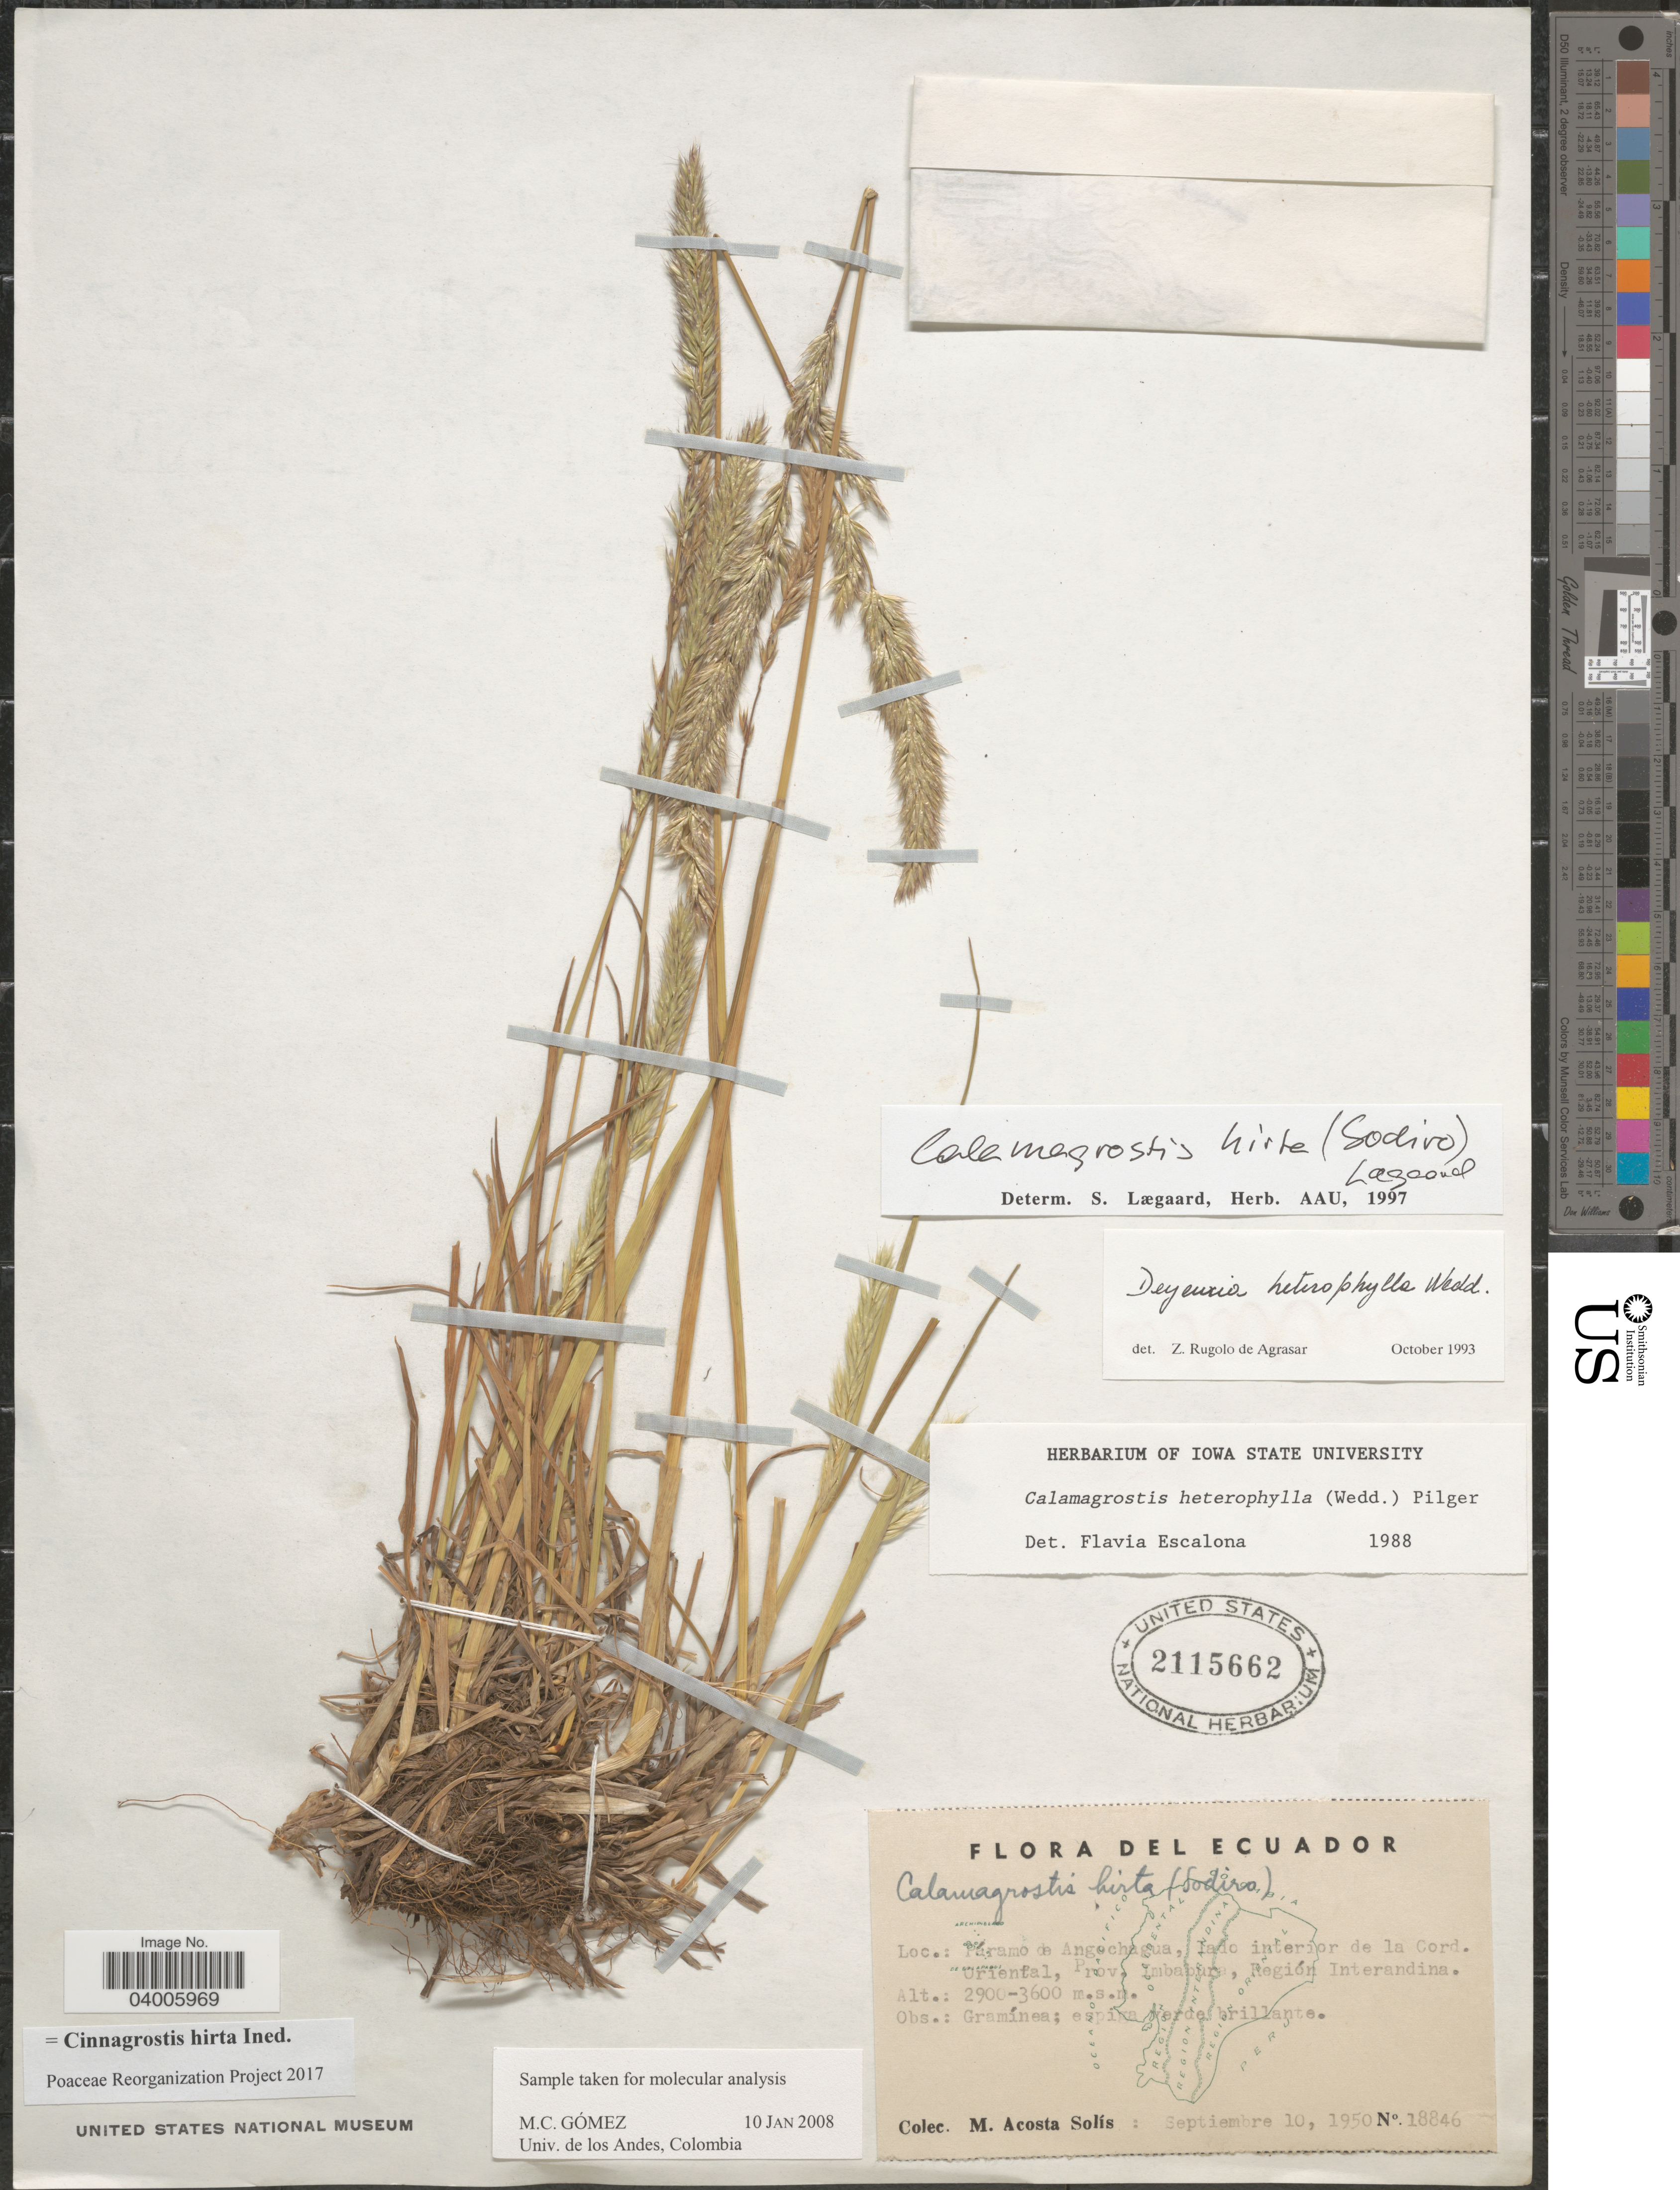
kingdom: Plantae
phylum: Tracheophyta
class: Liliopsida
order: Poales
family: Poaceae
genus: Cinnagrostis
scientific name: Cinnagrostis hirta ined.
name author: (Sodiro) P.M. Peterson et al.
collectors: M. Acosta Solis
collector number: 18846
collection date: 1950-09-10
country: Ecuador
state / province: Imbabura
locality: Páramo de Angochagua, lado interior de la Cord. Oriental, Región Interandina.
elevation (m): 2900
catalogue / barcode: US 2115662